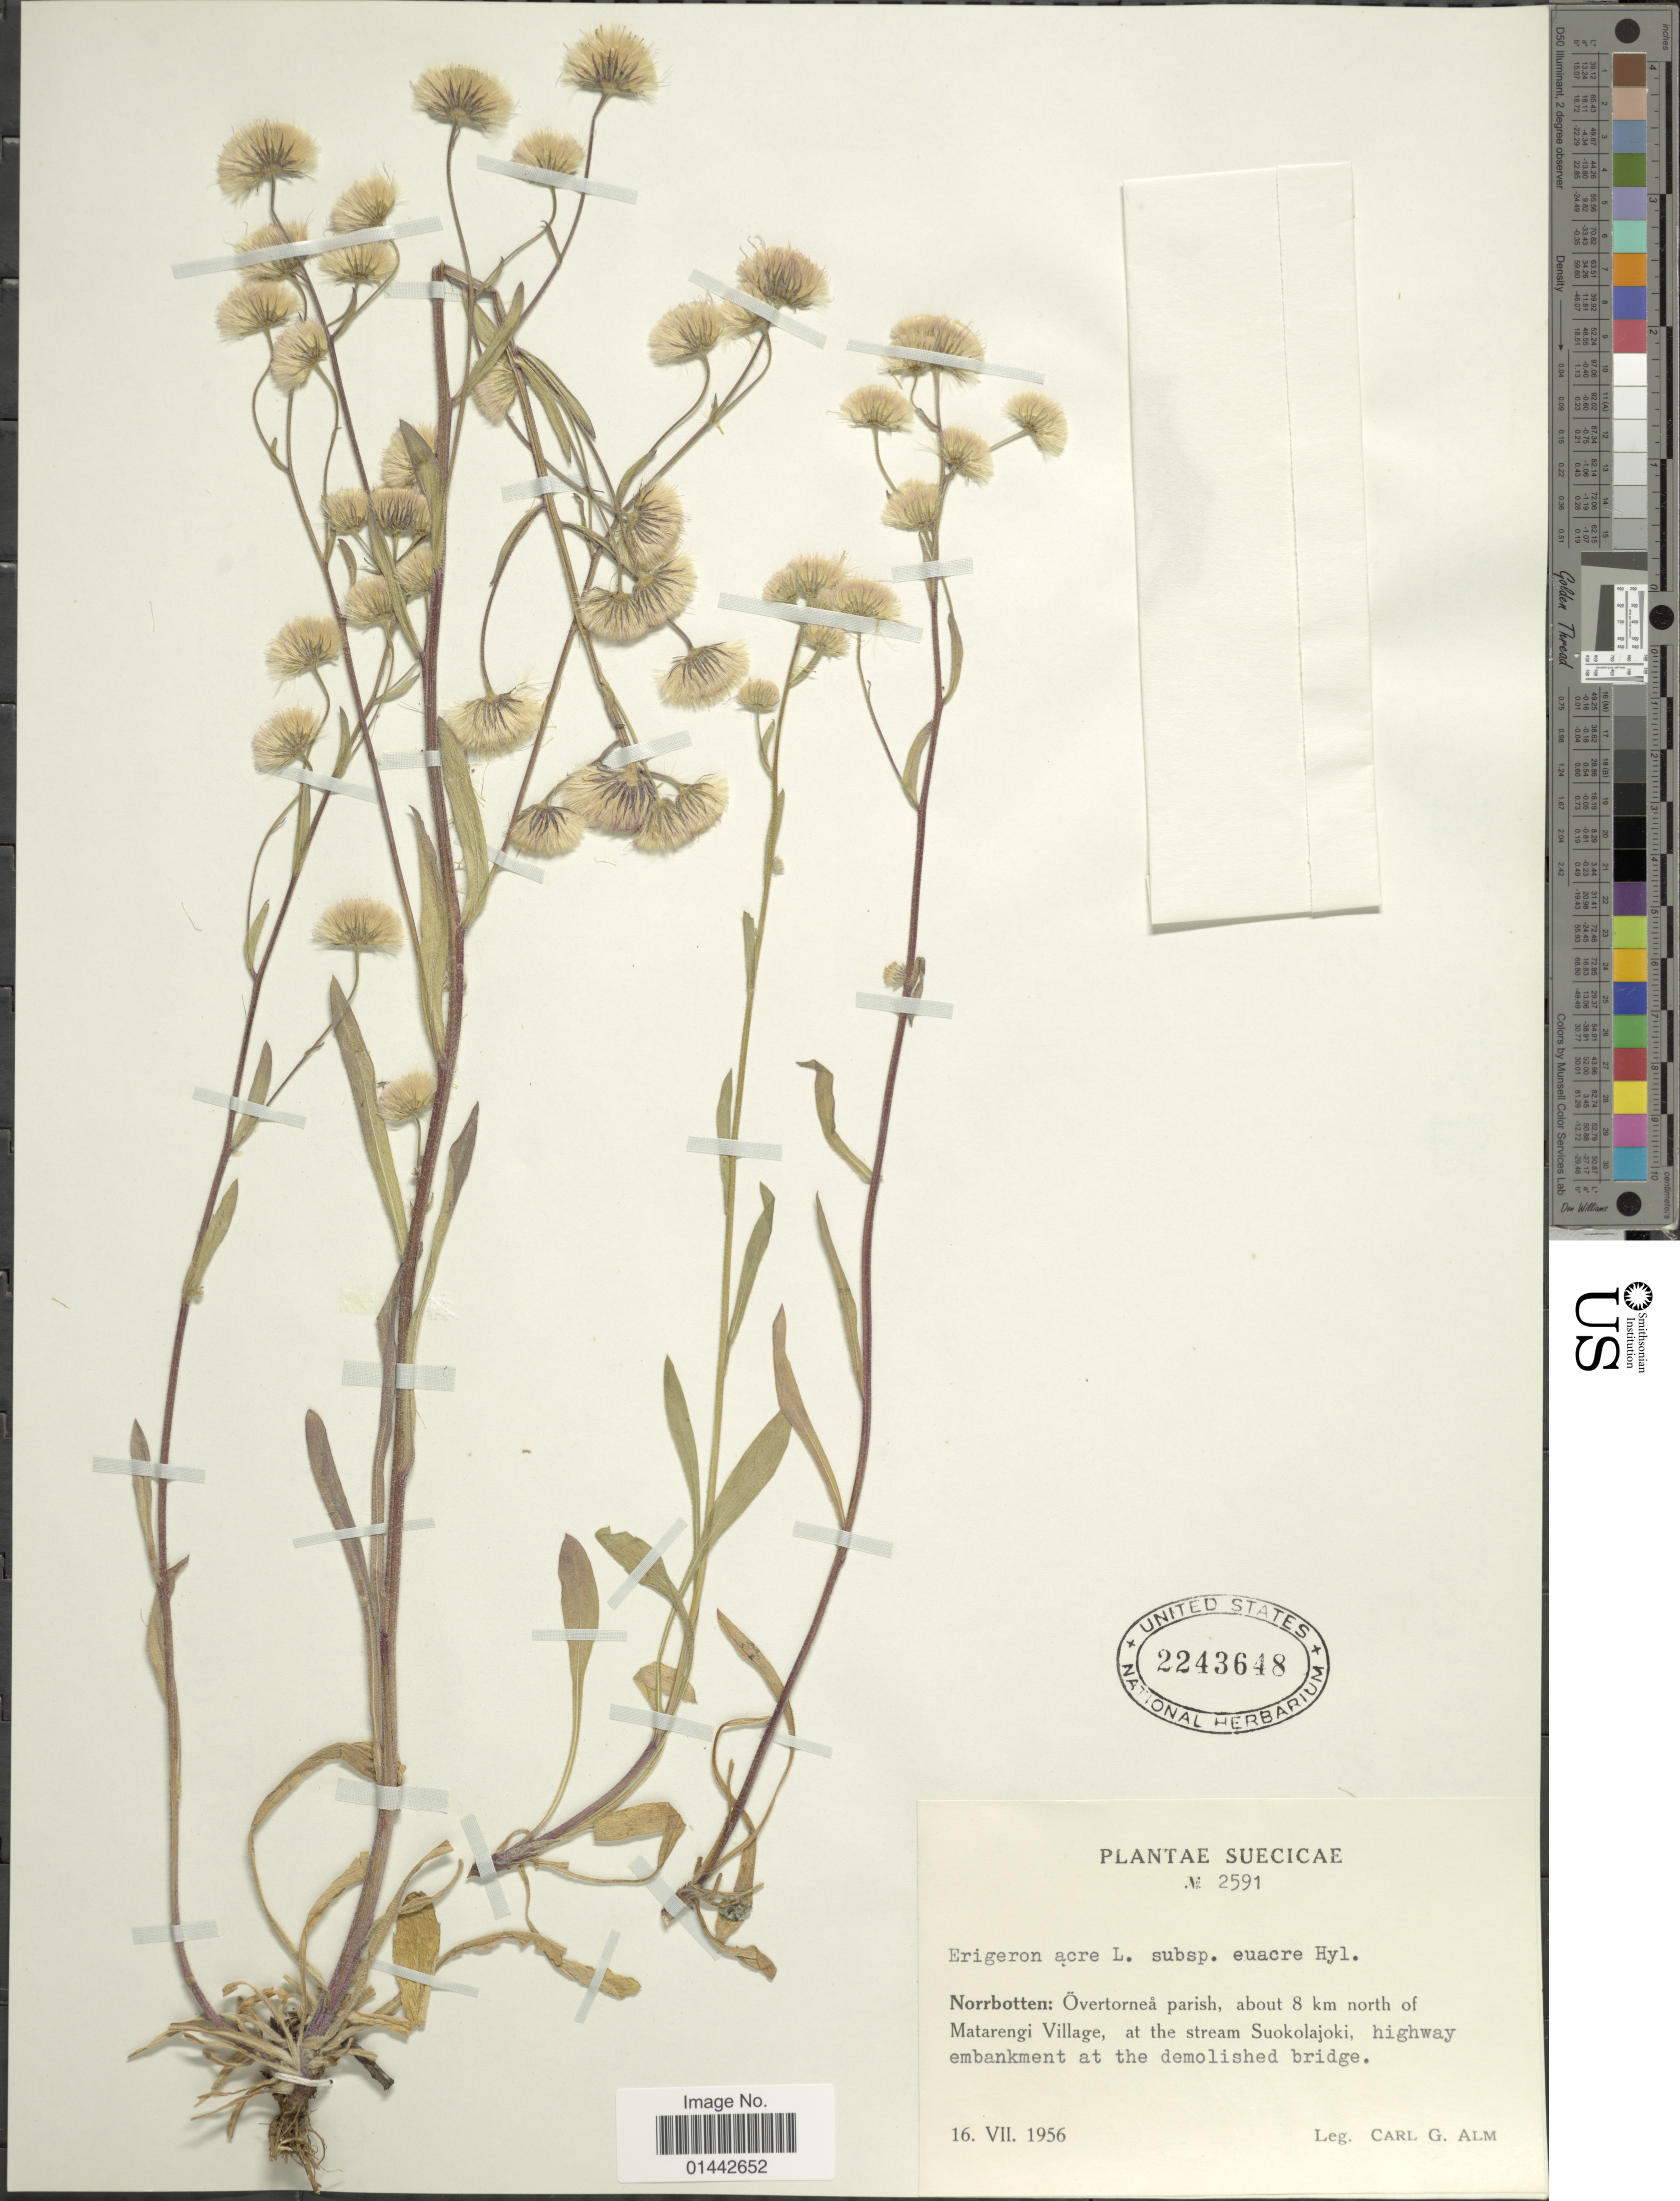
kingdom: Plantae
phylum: Tracheophyta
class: Magnoliopsida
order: Asterales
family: Asteraceae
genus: Erigeron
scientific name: Erigeron acris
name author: L.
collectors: C. G. Alm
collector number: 2591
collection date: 1956-07-16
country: Sweden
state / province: Norrbotten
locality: Övertornea parish, about 8 km north of Matarengi Village, at the stream Suokolajoki, highway embankment at the demolished bridge.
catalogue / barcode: US 2243648